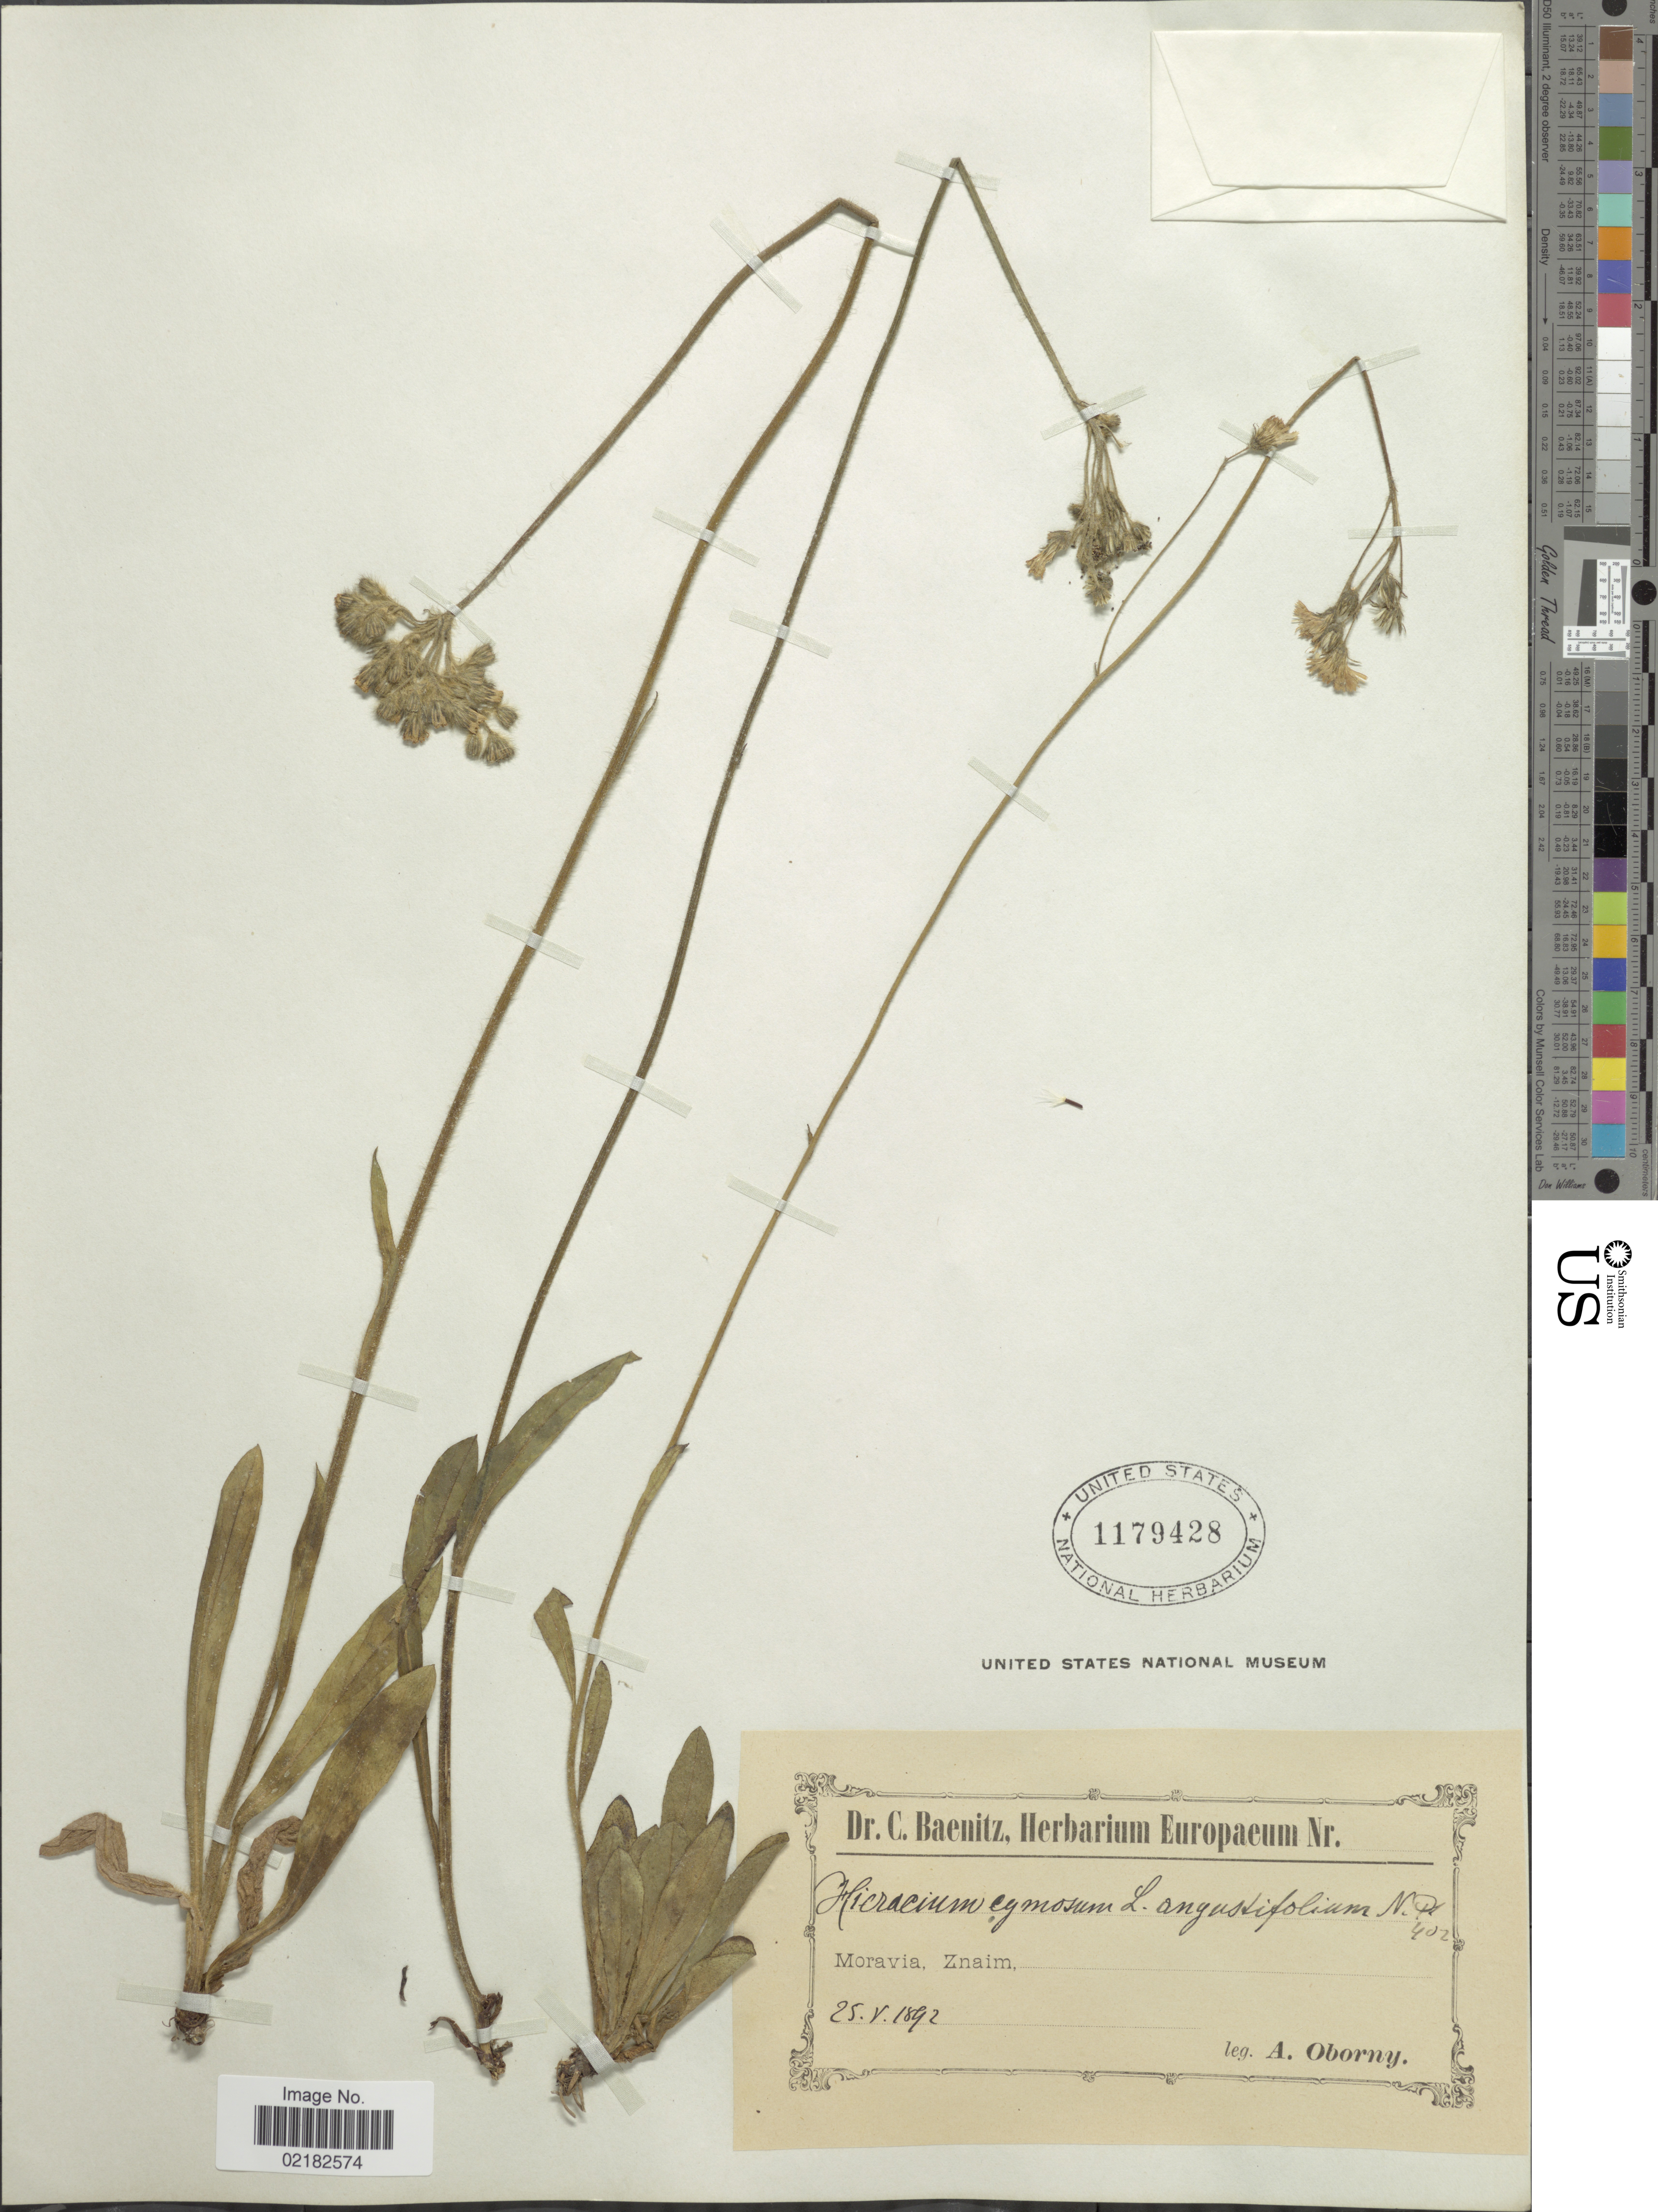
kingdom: Plantae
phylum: Tracheophyta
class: Magnoliopsida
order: Asterales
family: Asteraceae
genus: Pilosella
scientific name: Pilosella cymiflora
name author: (Näg. & Peter) S. Bräut. & Greuter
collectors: A. Oborny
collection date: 1892-05-25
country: Czechia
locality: Moravia, Znaim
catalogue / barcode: US 1179428